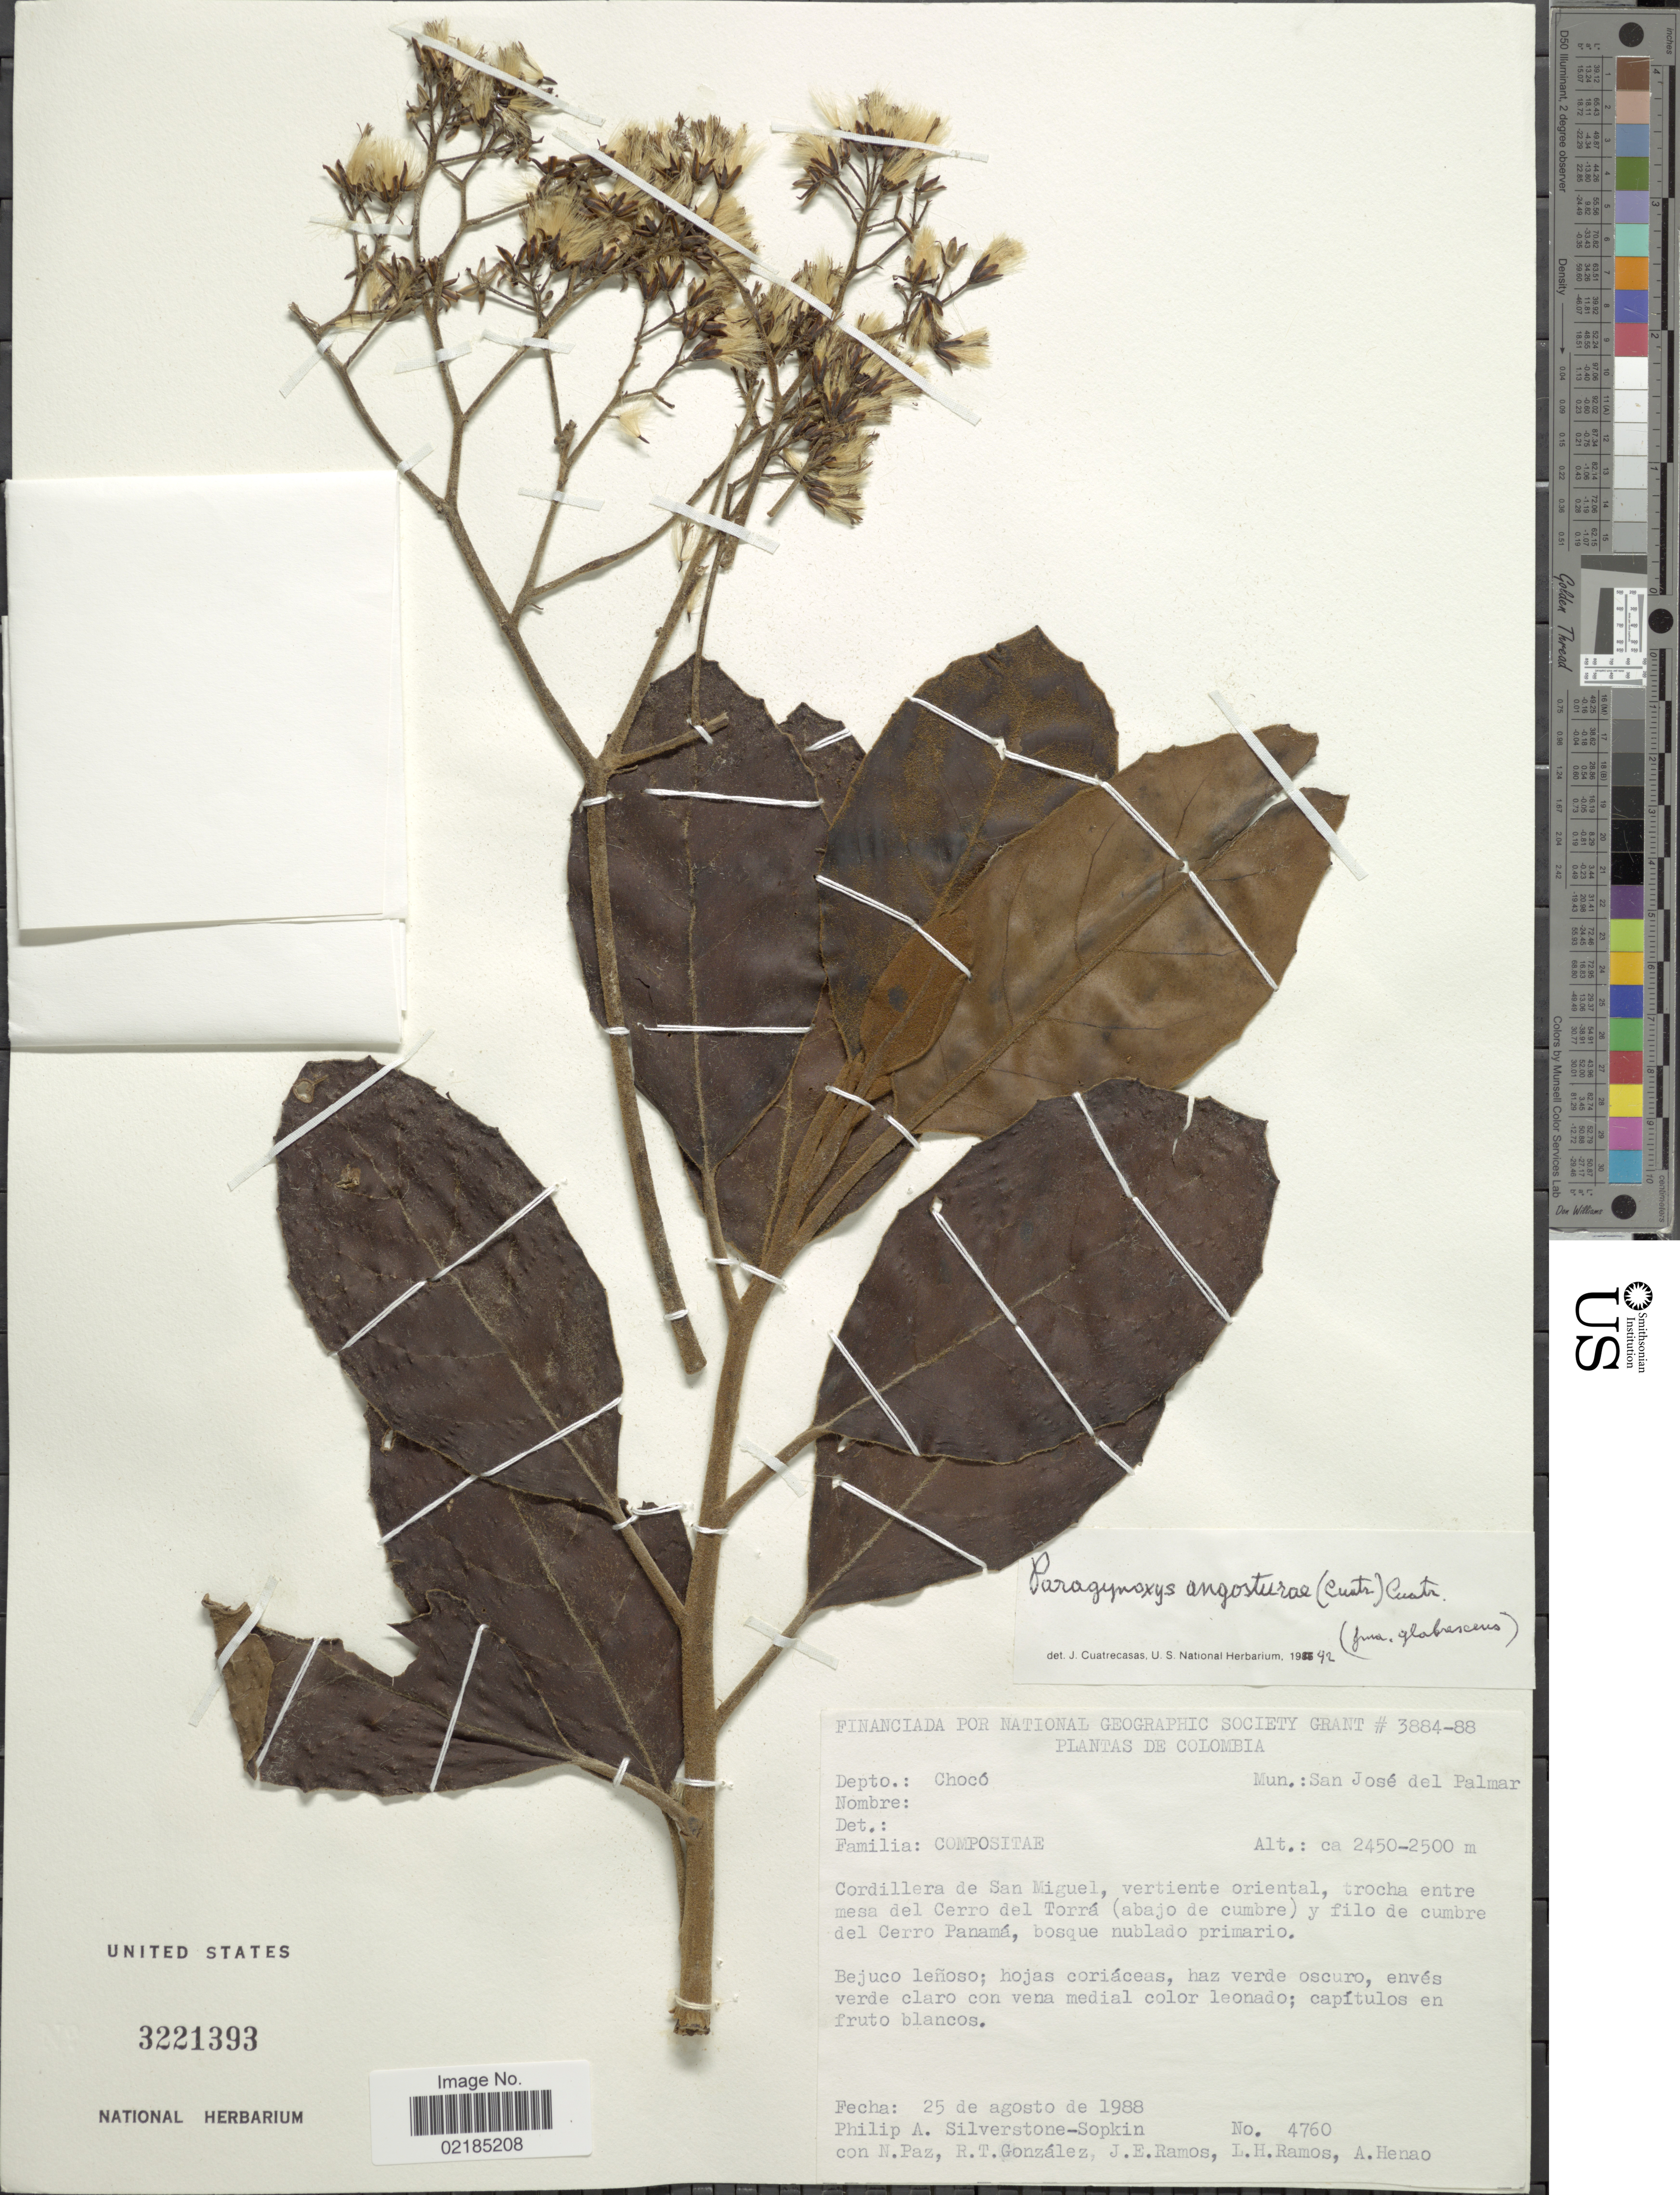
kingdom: Plantae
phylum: Tracheophyta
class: Magnoliopsida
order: Asterales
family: Asteraceae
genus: Paragynoxys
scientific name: Paragynoxys angosturae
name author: (Cuatrec.) Cuatrec.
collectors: P. A. Silverstone-Sopkin, N. Paz, R. Gonzalez, J. E. Ramos & et al.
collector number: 4760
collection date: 1988-08-25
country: Colombia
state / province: Chocó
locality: Depto.: Chocó. Mun.: San José del Palmar. Cordillera de San Miguel, vertiente oriental, trocha entre mesa del Cerro del Torrá (abajo de cumbre) y filo de cumbre del Cerro Panamá, bosque nublado primario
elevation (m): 2450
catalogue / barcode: US 3221393